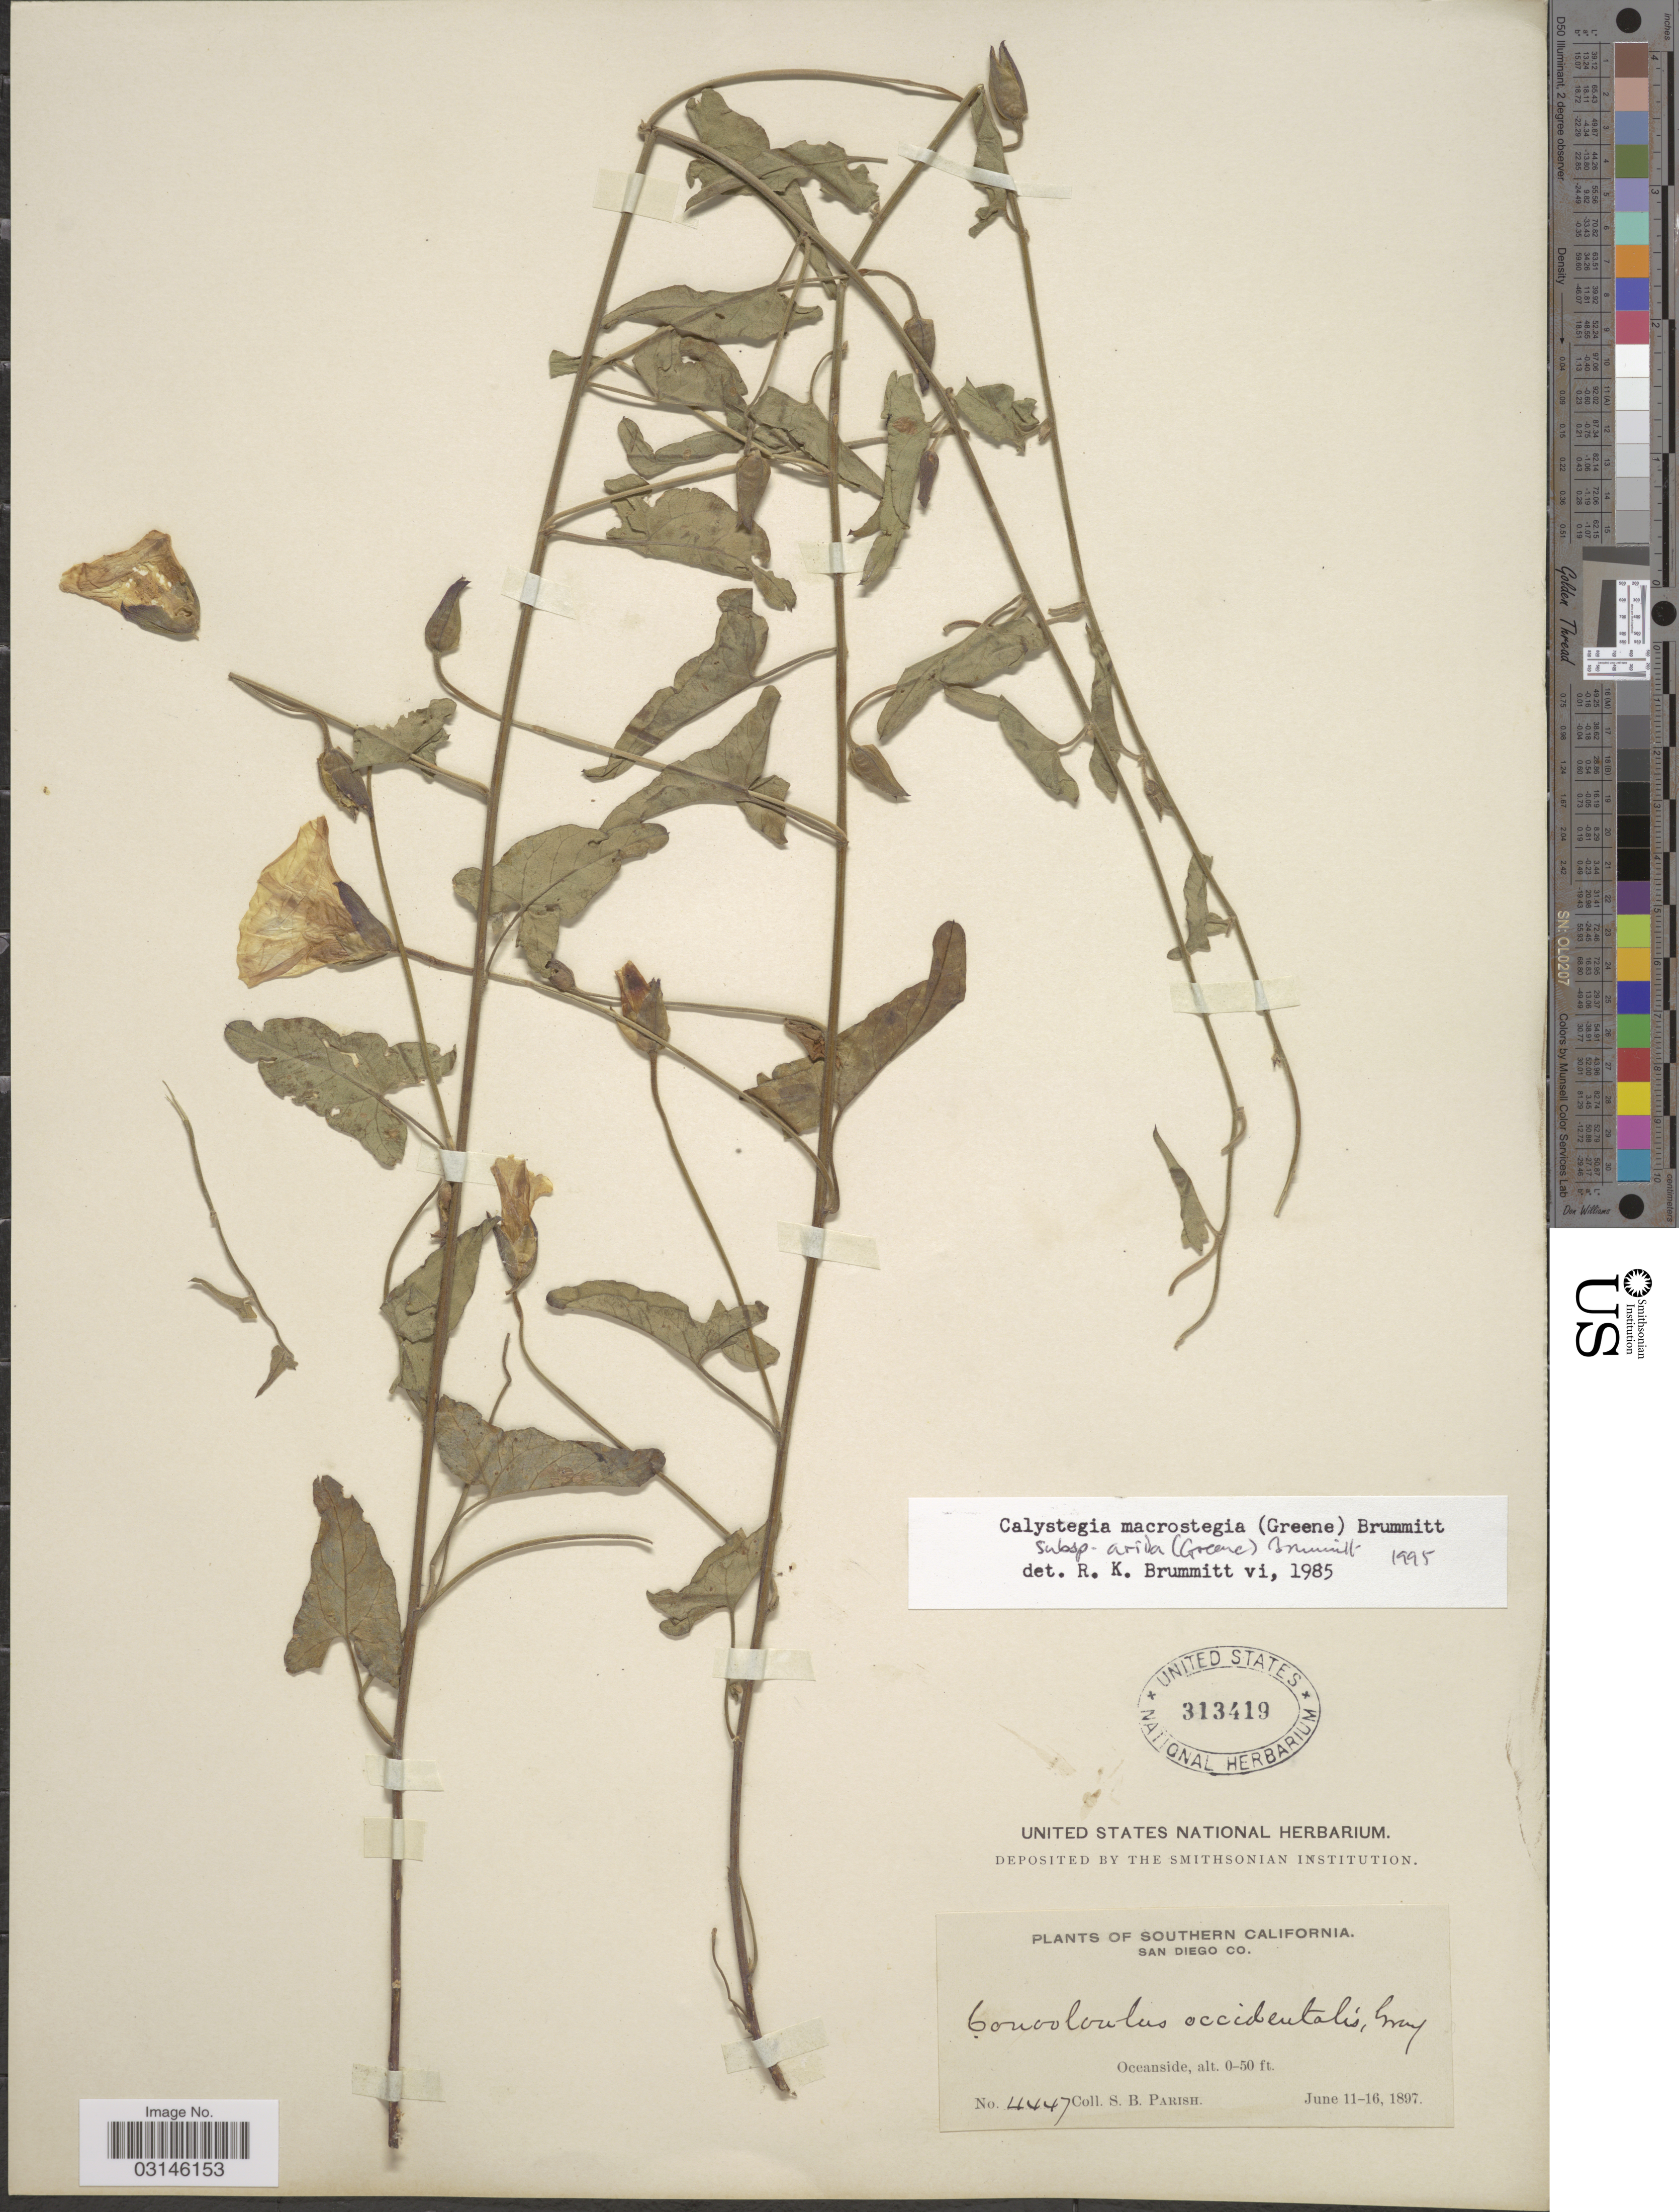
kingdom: Plantae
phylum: Tracheophyta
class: Magnoliopsida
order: Solanales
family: Convolvulaceae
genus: Calystegia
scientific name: Calystegia macrostegia subsp. arida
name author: (Greene) Brummitt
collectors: S. B. Parish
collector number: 4447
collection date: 1897-06-11/1897-06-16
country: United States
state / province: California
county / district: San Diego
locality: Southern California, San Diego Co., Oceanside.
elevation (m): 0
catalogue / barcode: US 313419